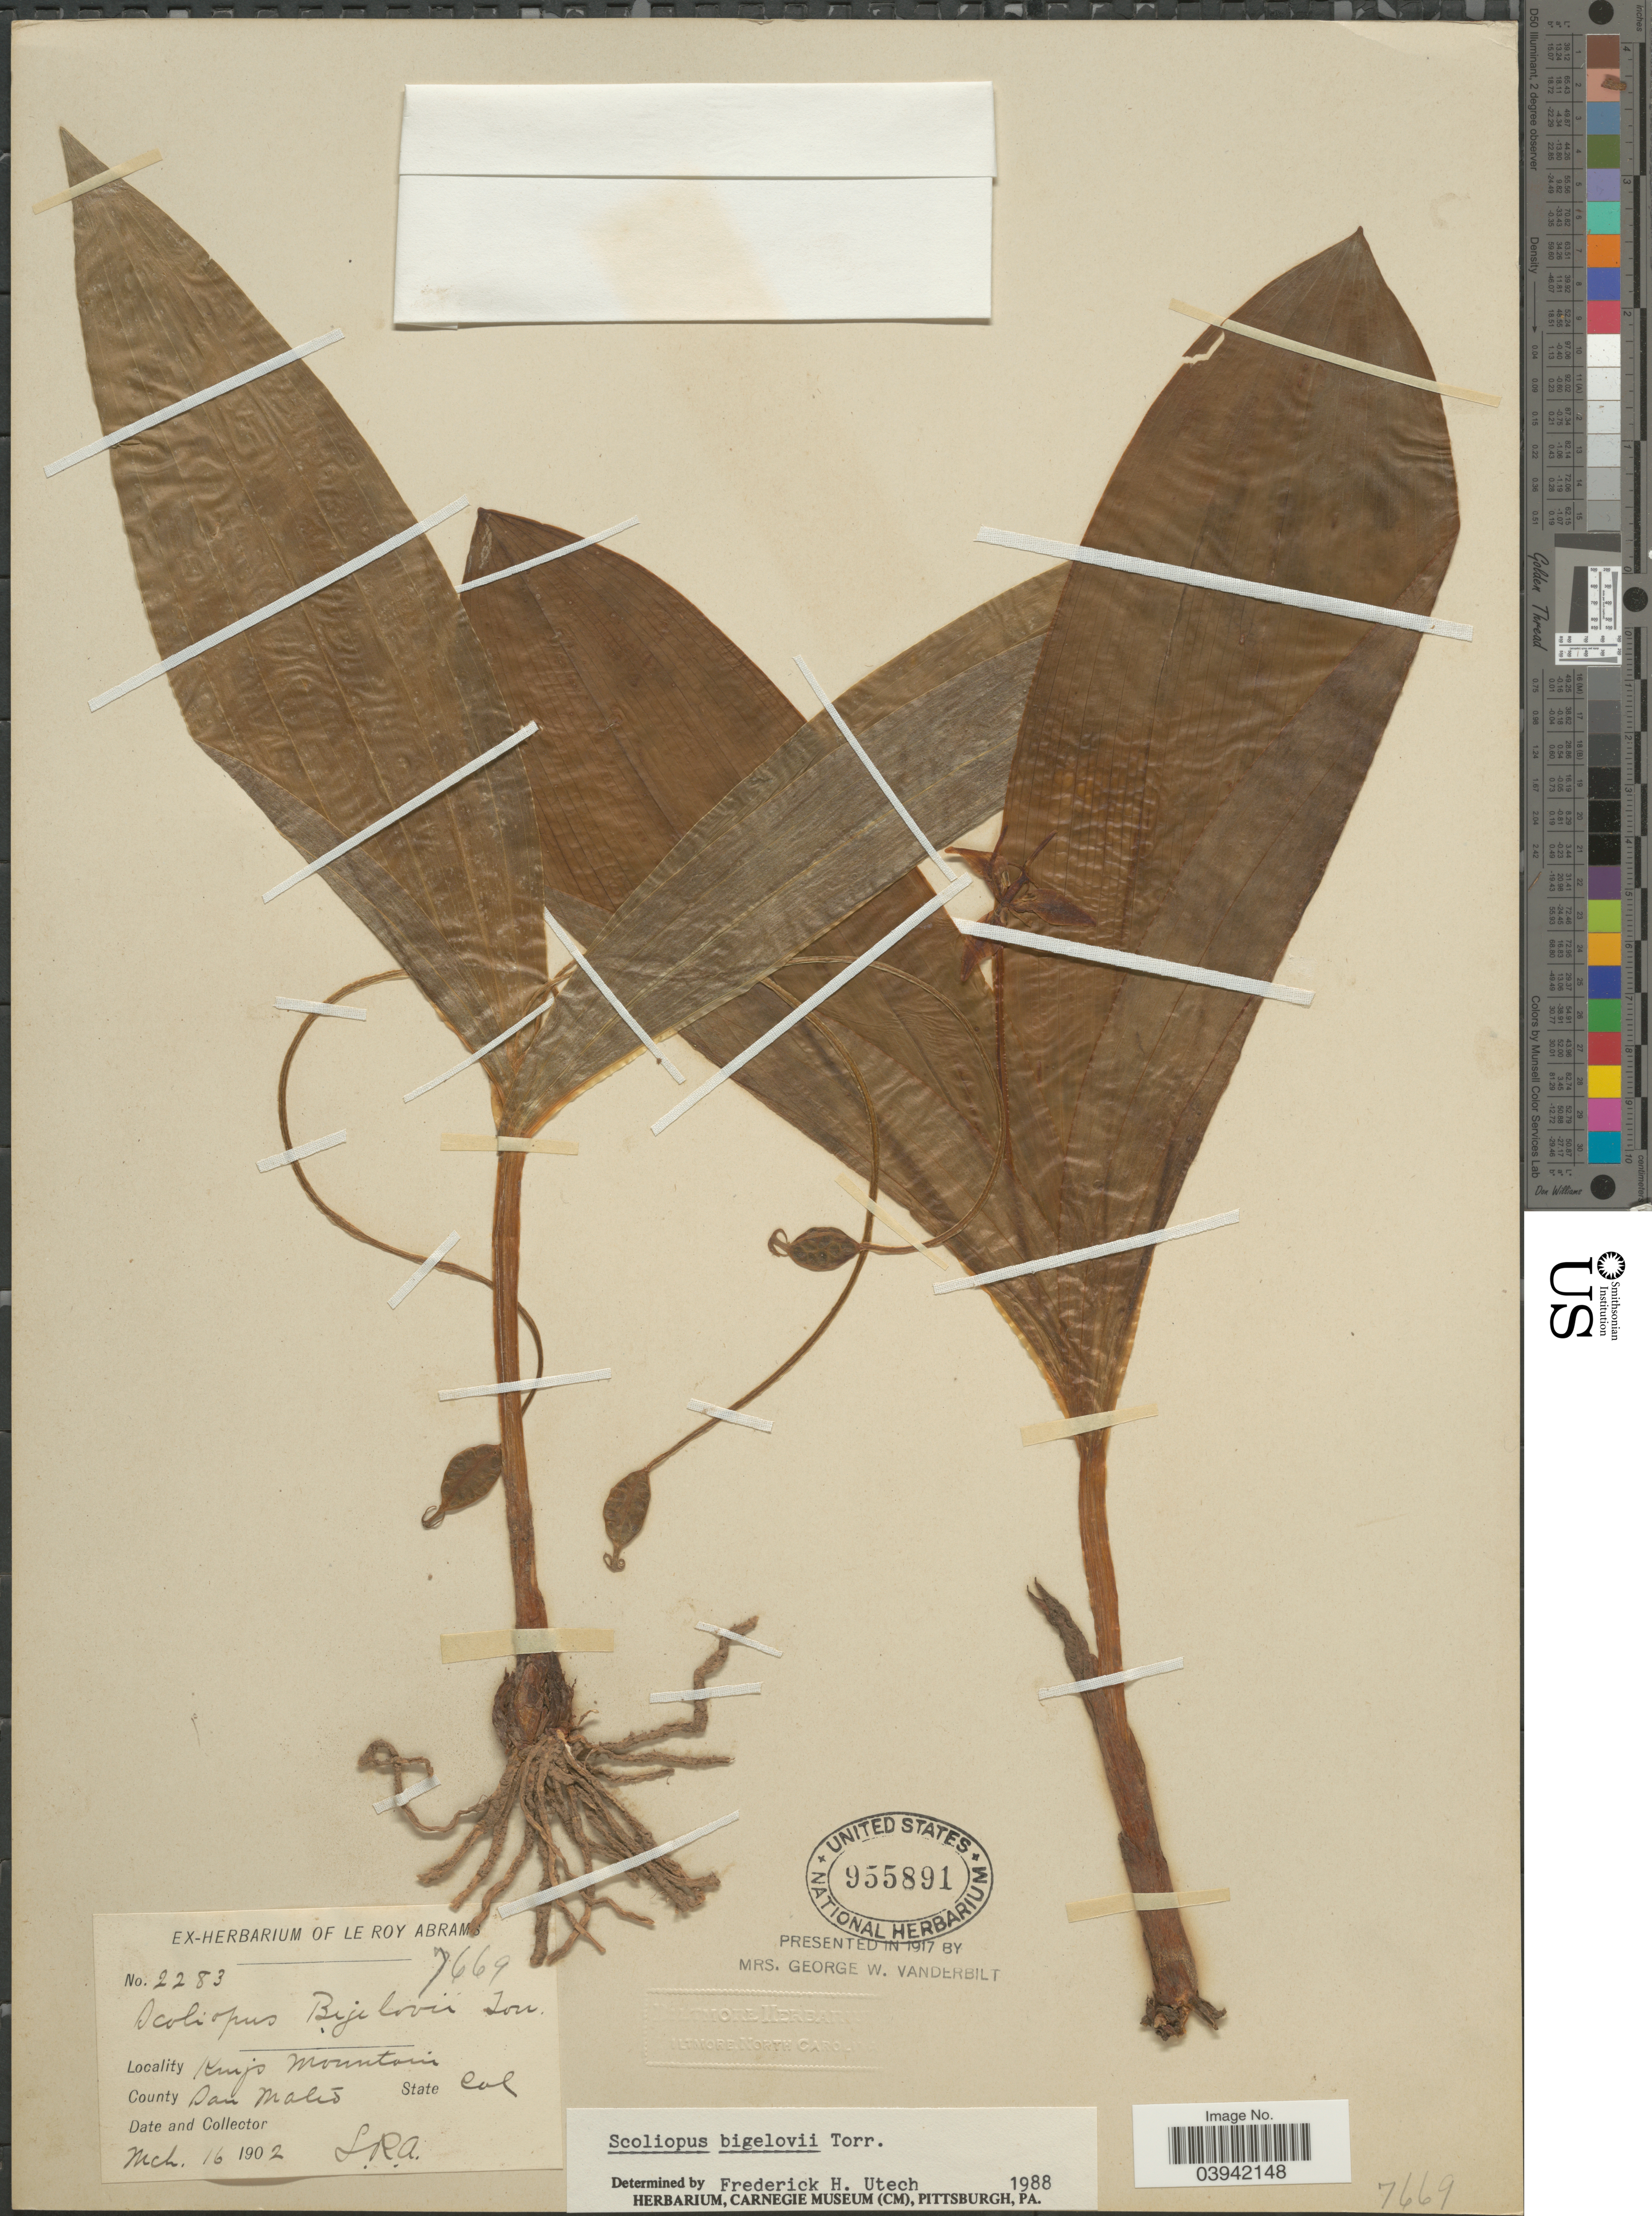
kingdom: Plantae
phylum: Tracheophyta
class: Liliopsida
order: Liliales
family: Liliaceae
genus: Scoliopus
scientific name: Scoliopus bigelovii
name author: Torr.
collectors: L. Abrams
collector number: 2283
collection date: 1902-03-16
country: United States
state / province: California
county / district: San Mateo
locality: King's Mountain. County San Mateo.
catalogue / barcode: US 955891